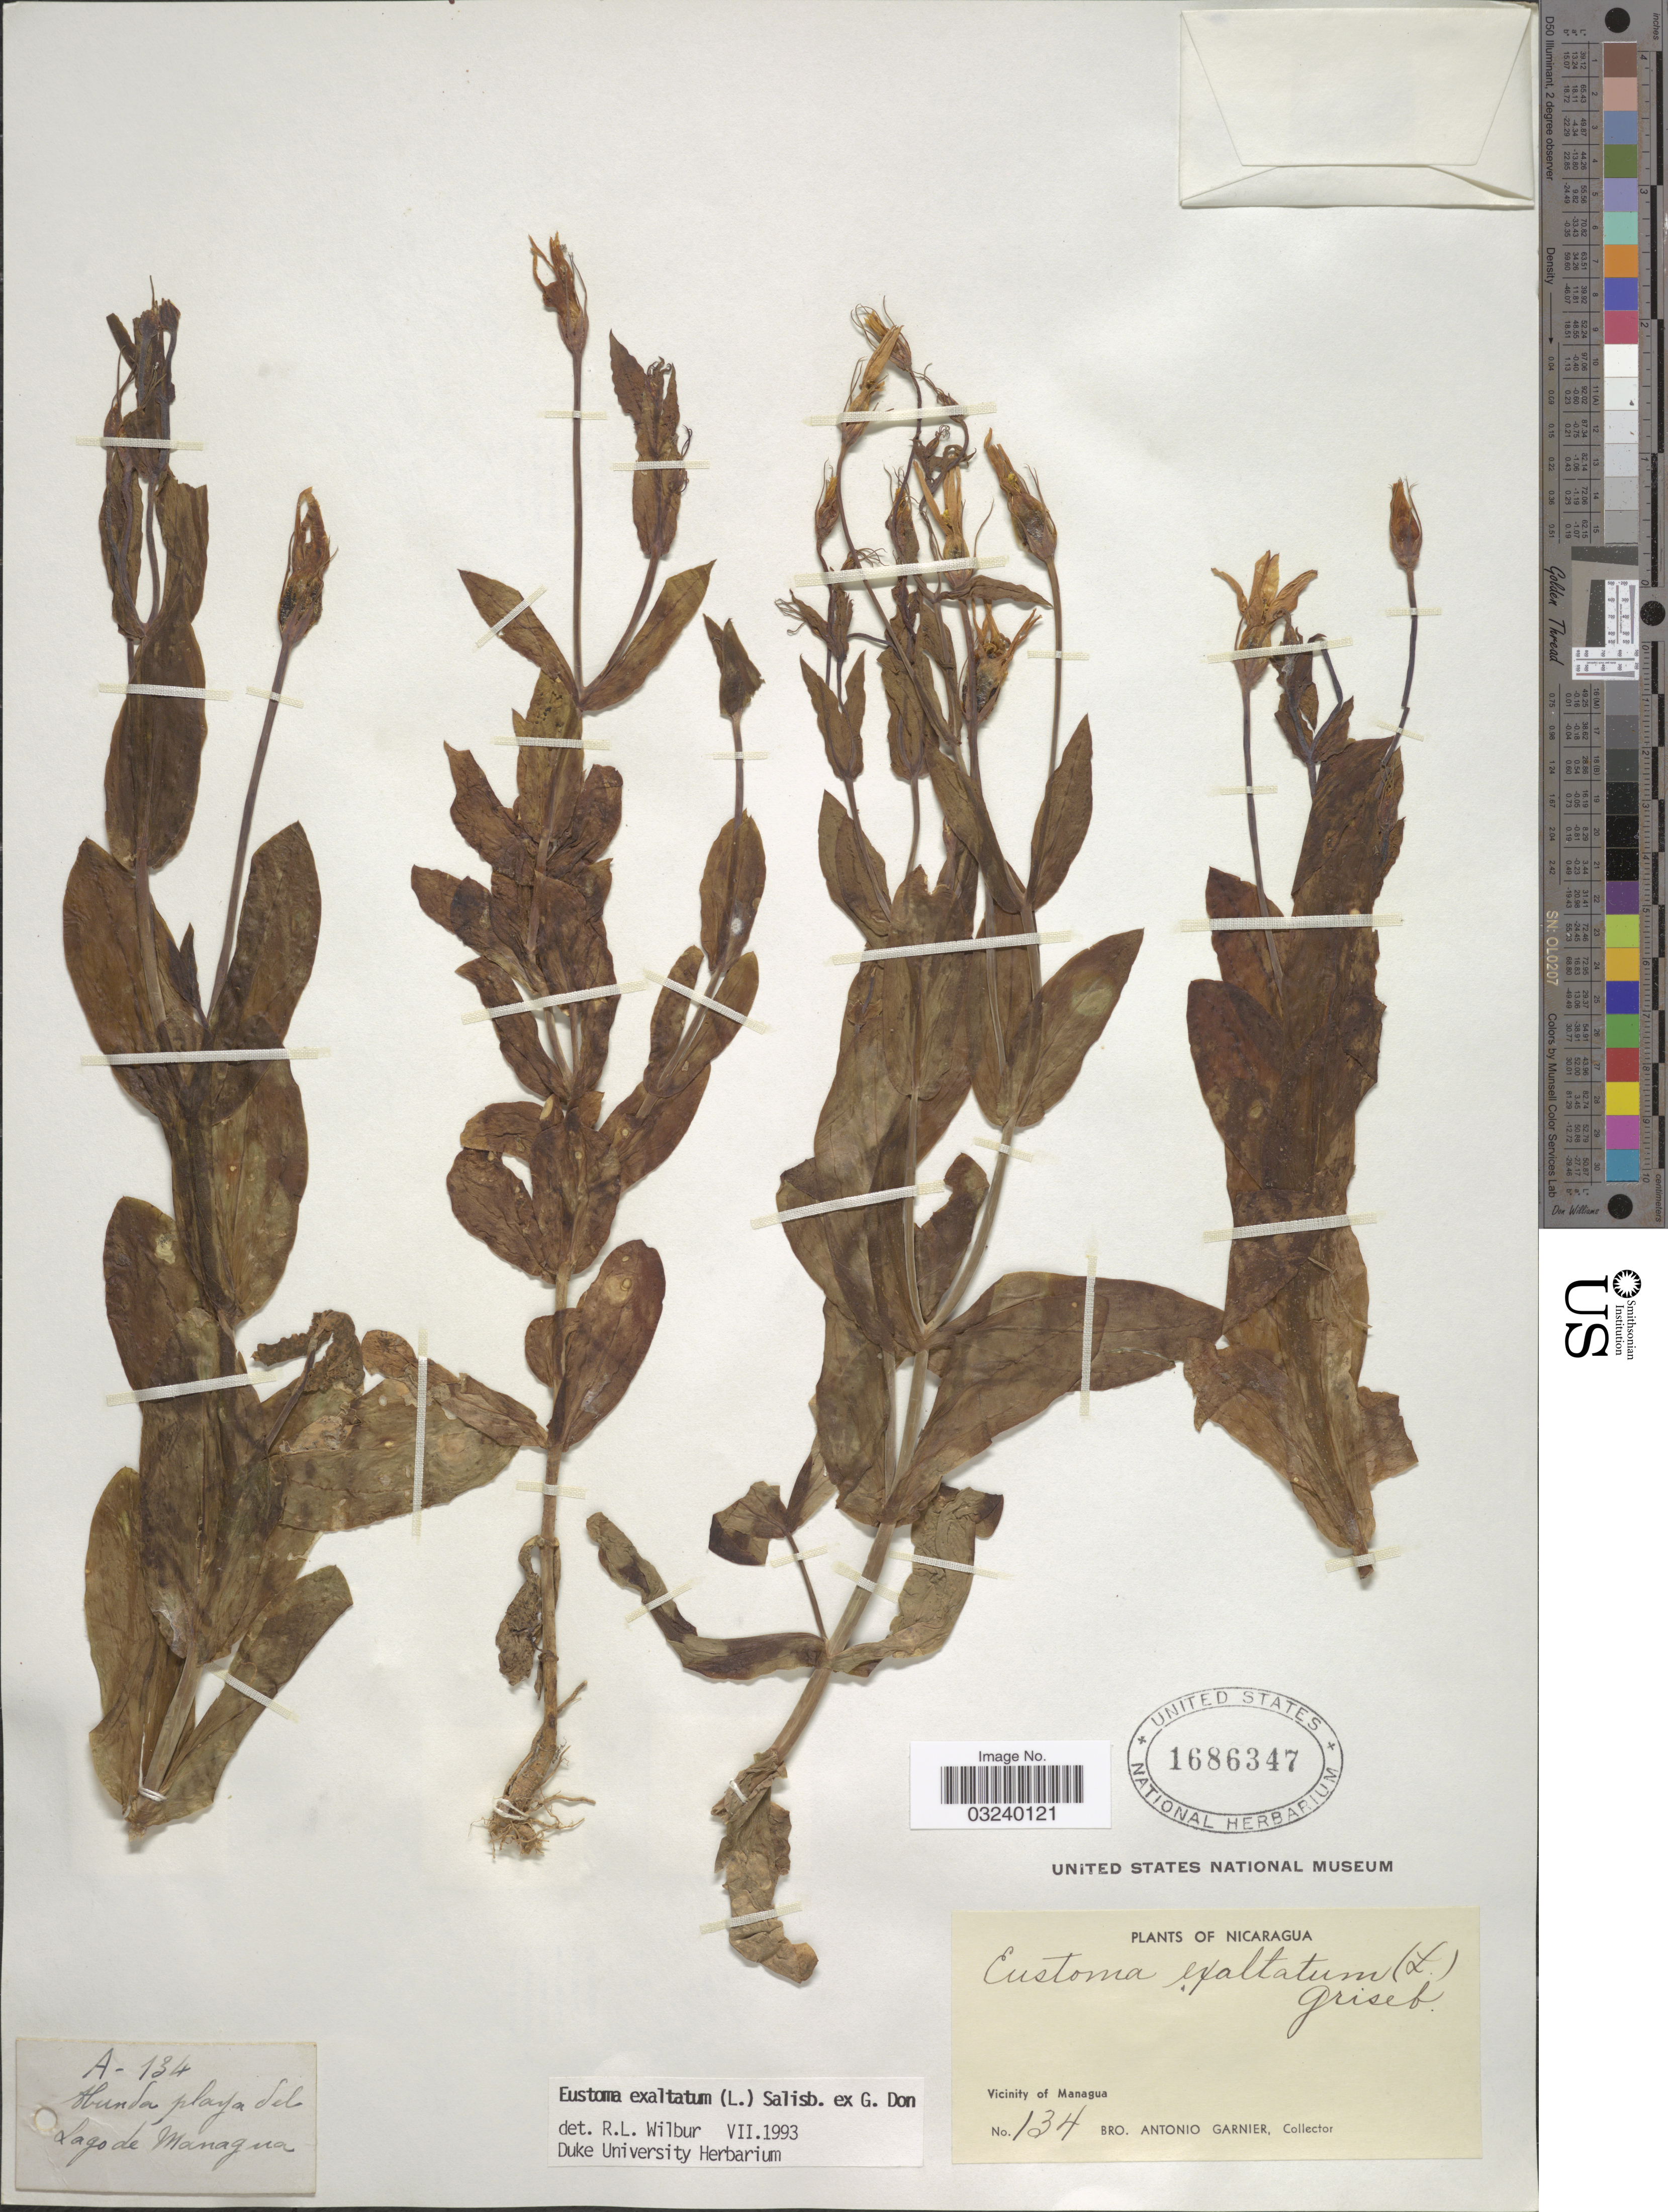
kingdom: Plantae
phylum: Tracheophyta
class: Magnoliopsida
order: Gentianales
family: Gentianaceae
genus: Eustoma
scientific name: Eustoma exaltatum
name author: (L.) Salisb. ex Don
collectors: Bro. A. Garnier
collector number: A-134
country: Nicaragua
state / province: Managua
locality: Vicinity of Managua. Abunda playa del Lago de Managua.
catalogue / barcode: US 1686347